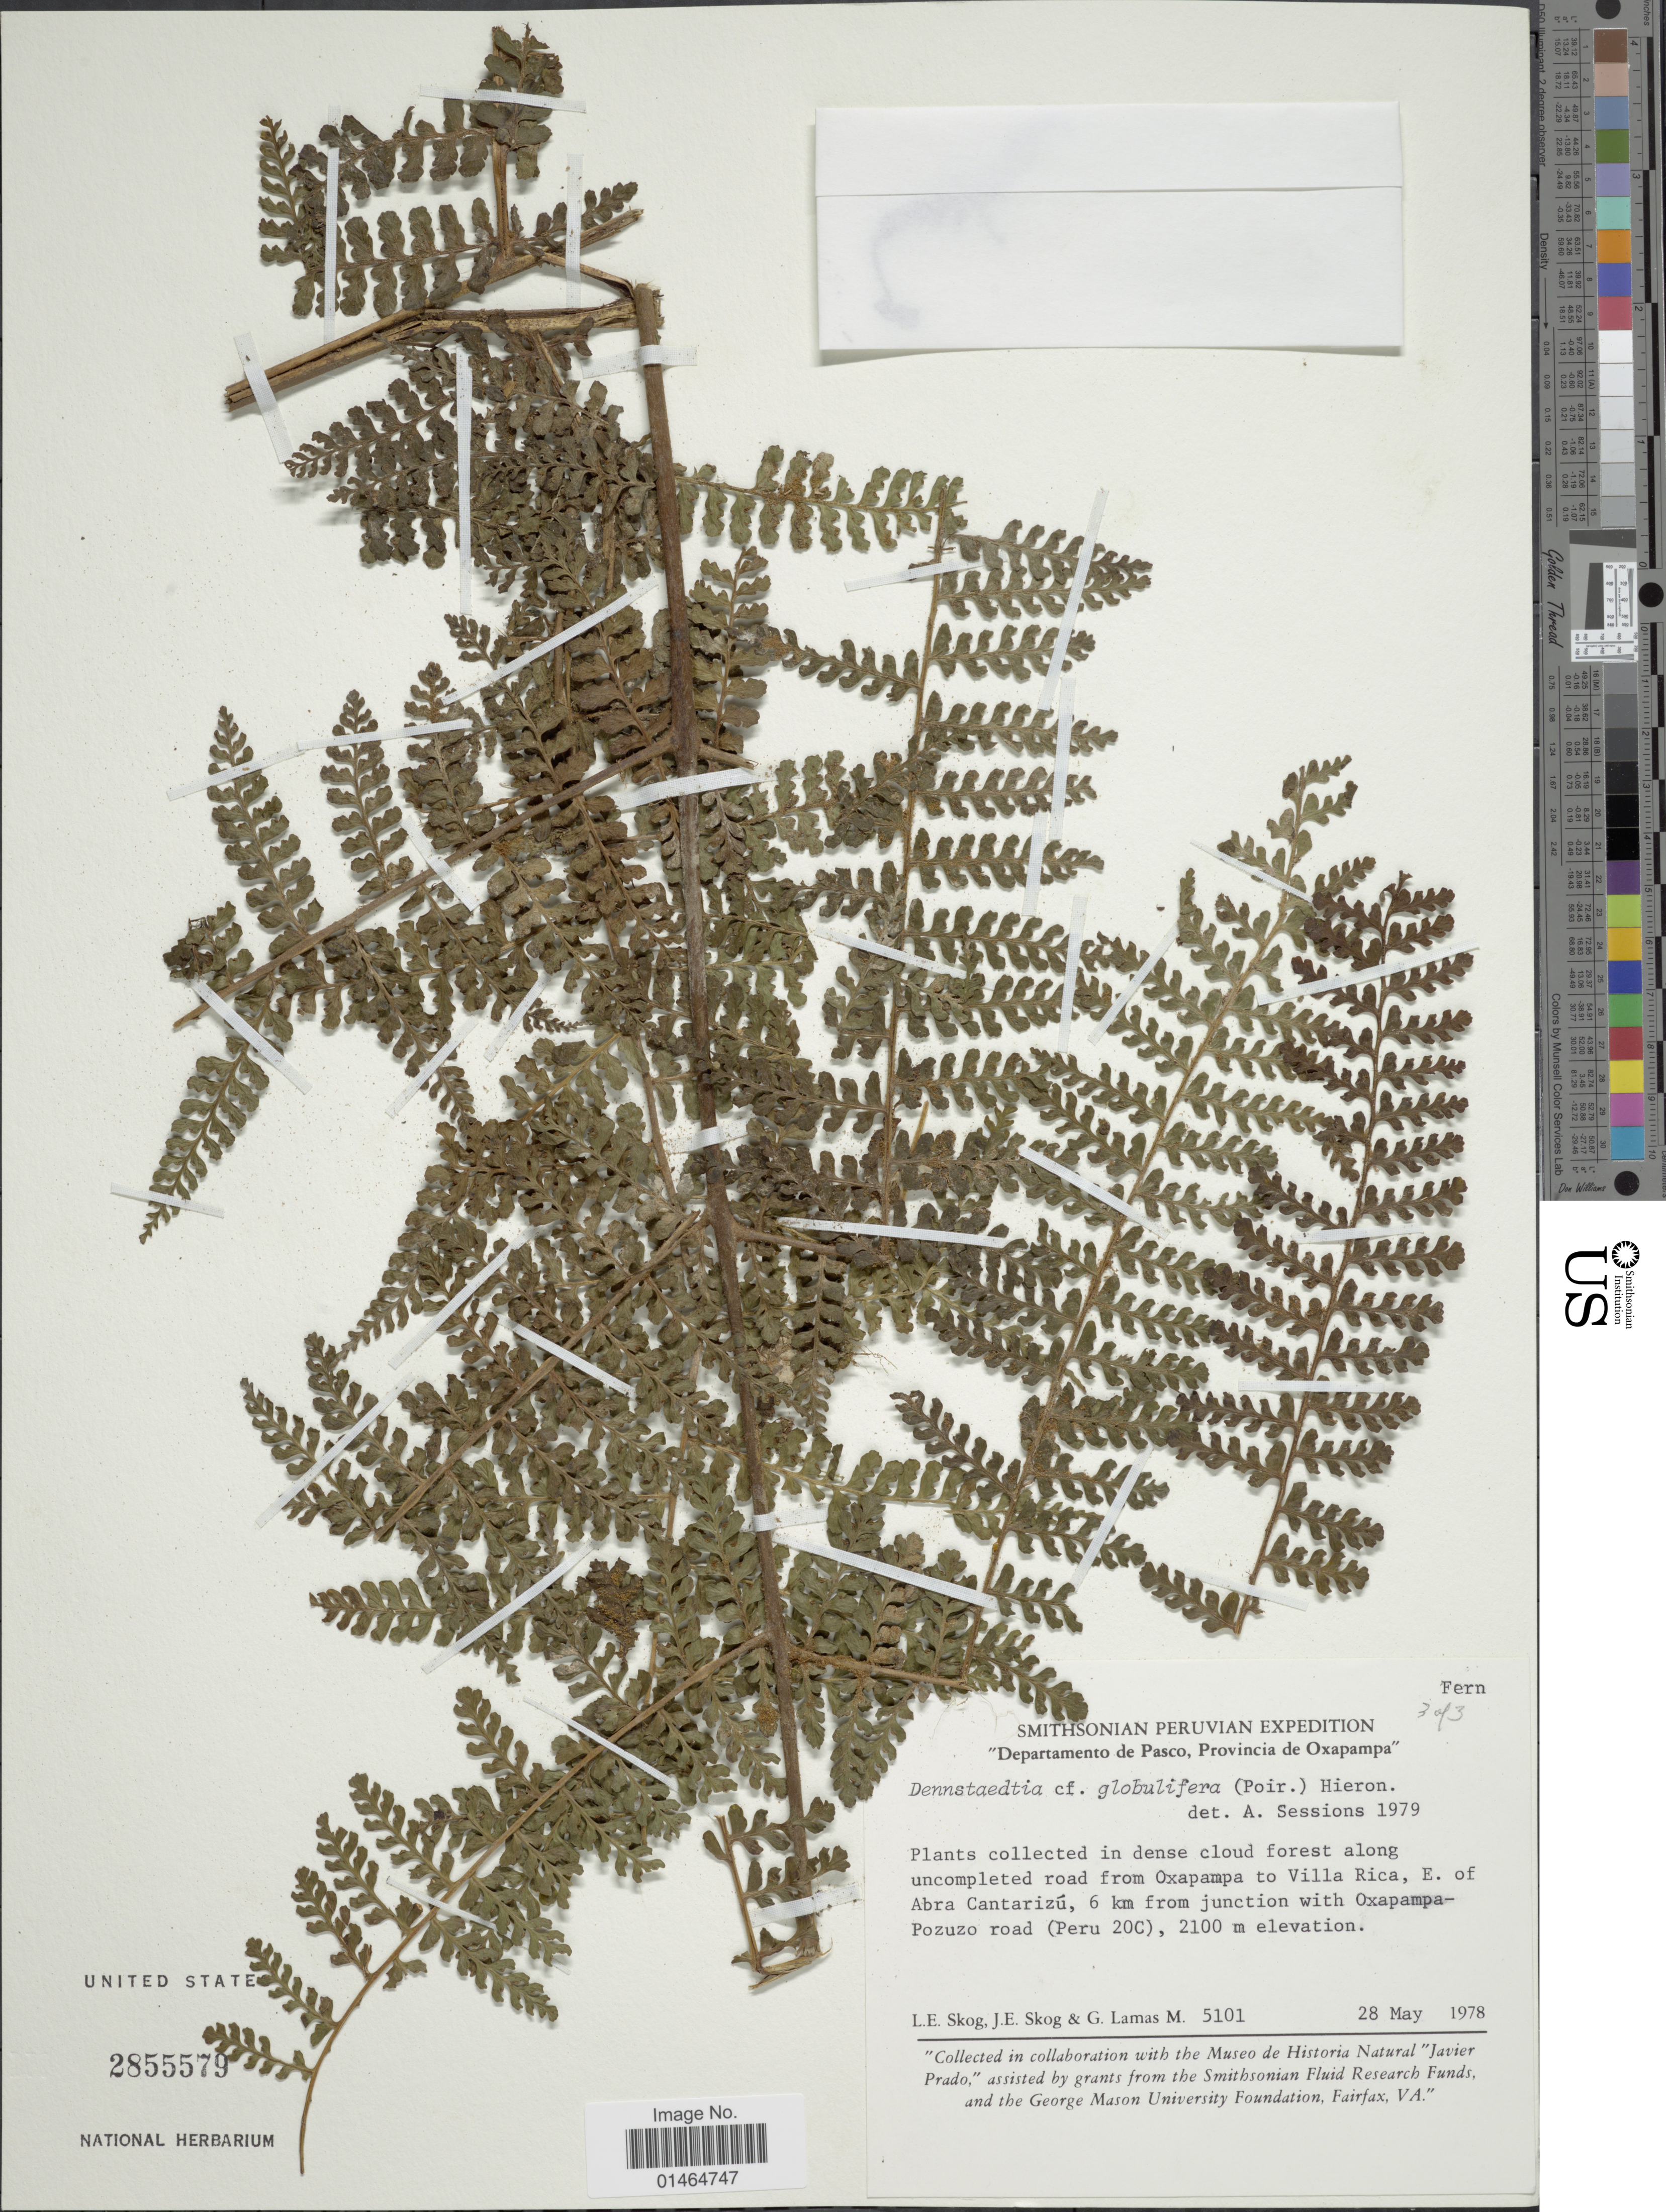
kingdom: Plantae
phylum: Tracheophyta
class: Polypodiopsida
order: Polypodiales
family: Dennstaedtiaceae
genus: Dennstaedtia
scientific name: Dennstaedtia dissecta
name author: (Sw.) T. Moore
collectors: L. E. Skog, J. E. Skog & G. Lamas M.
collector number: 5101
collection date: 1978-05-28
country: Peru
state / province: Pasco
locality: Provincia de Oxapampa. Plants collected in dense cloud forest along umcompleted road from Oxapampa to Villa Rica, E. of Abra Cantarizú, 6 km from junction with Oxapampa-Pozuzo road (Peru 20C)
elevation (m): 2100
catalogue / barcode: US 2855579